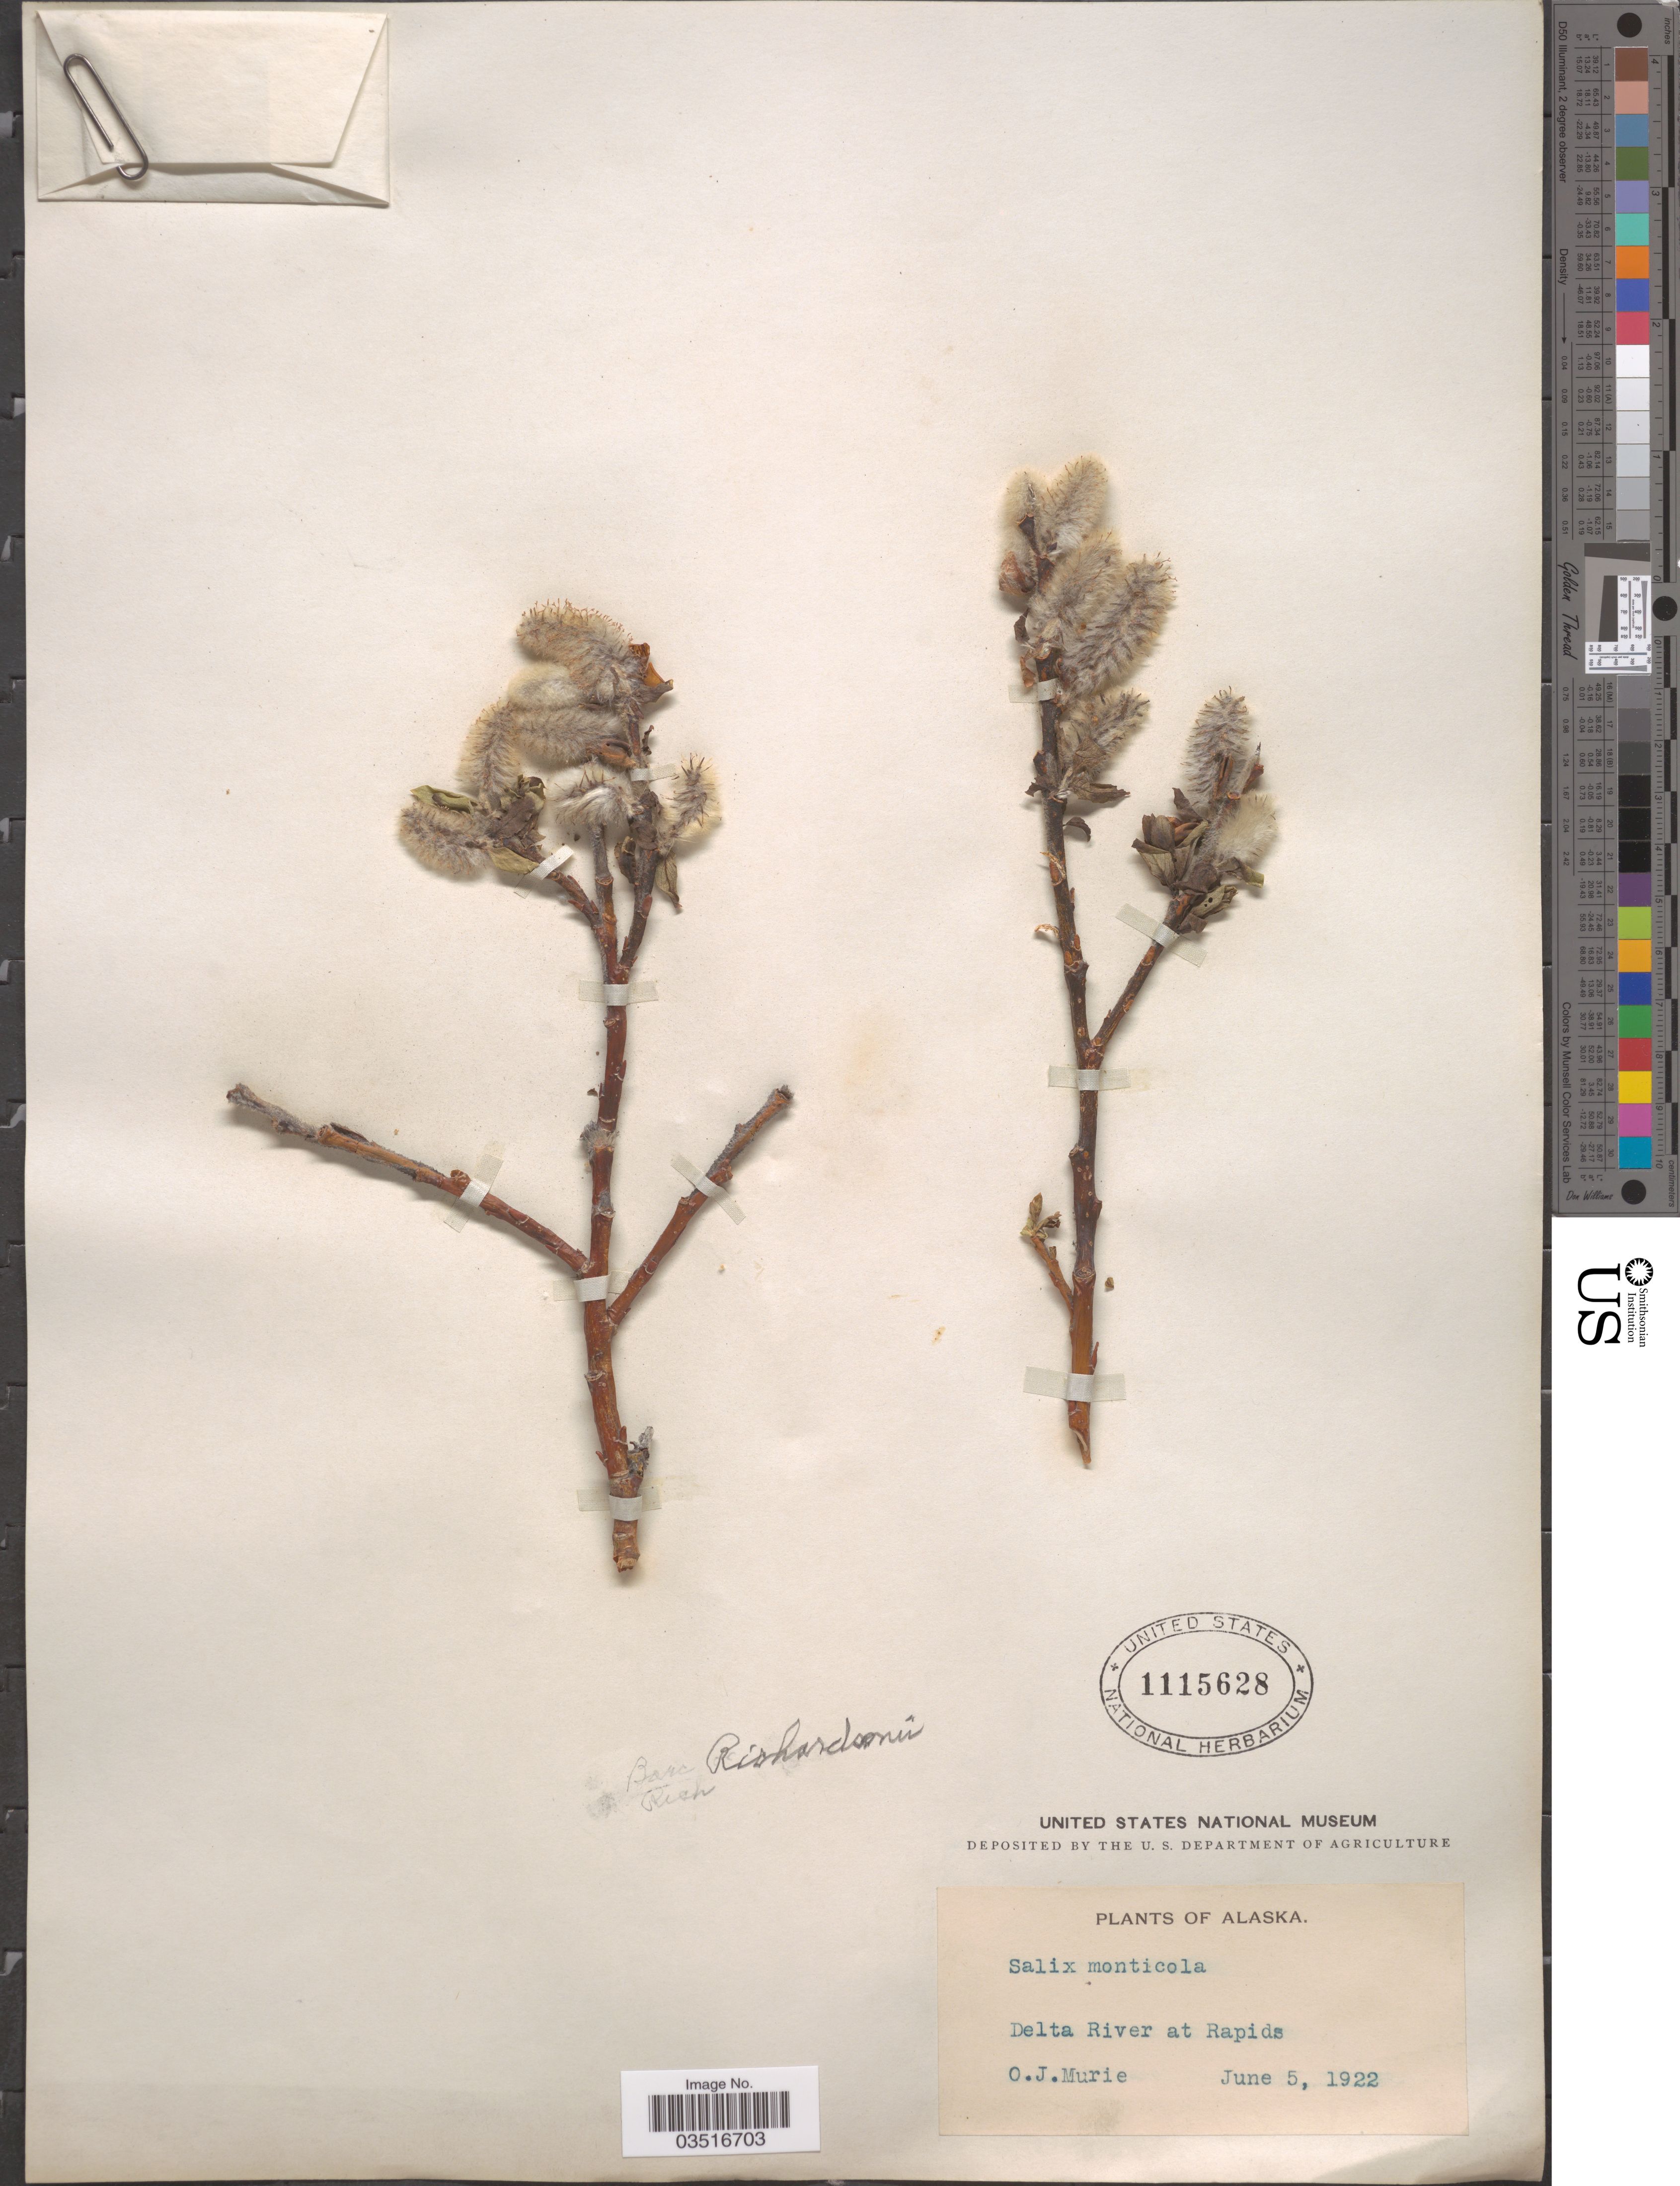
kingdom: Plantae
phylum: Tracheophyta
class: Magnoliopsida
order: Malpighiales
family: Salicaceae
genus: Salix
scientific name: Salix richardsonii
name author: Hook.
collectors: O. Murie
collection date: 1922-06-05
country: United States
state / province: Alaska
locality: Delta River at Rapids.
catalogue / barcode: US 1115628